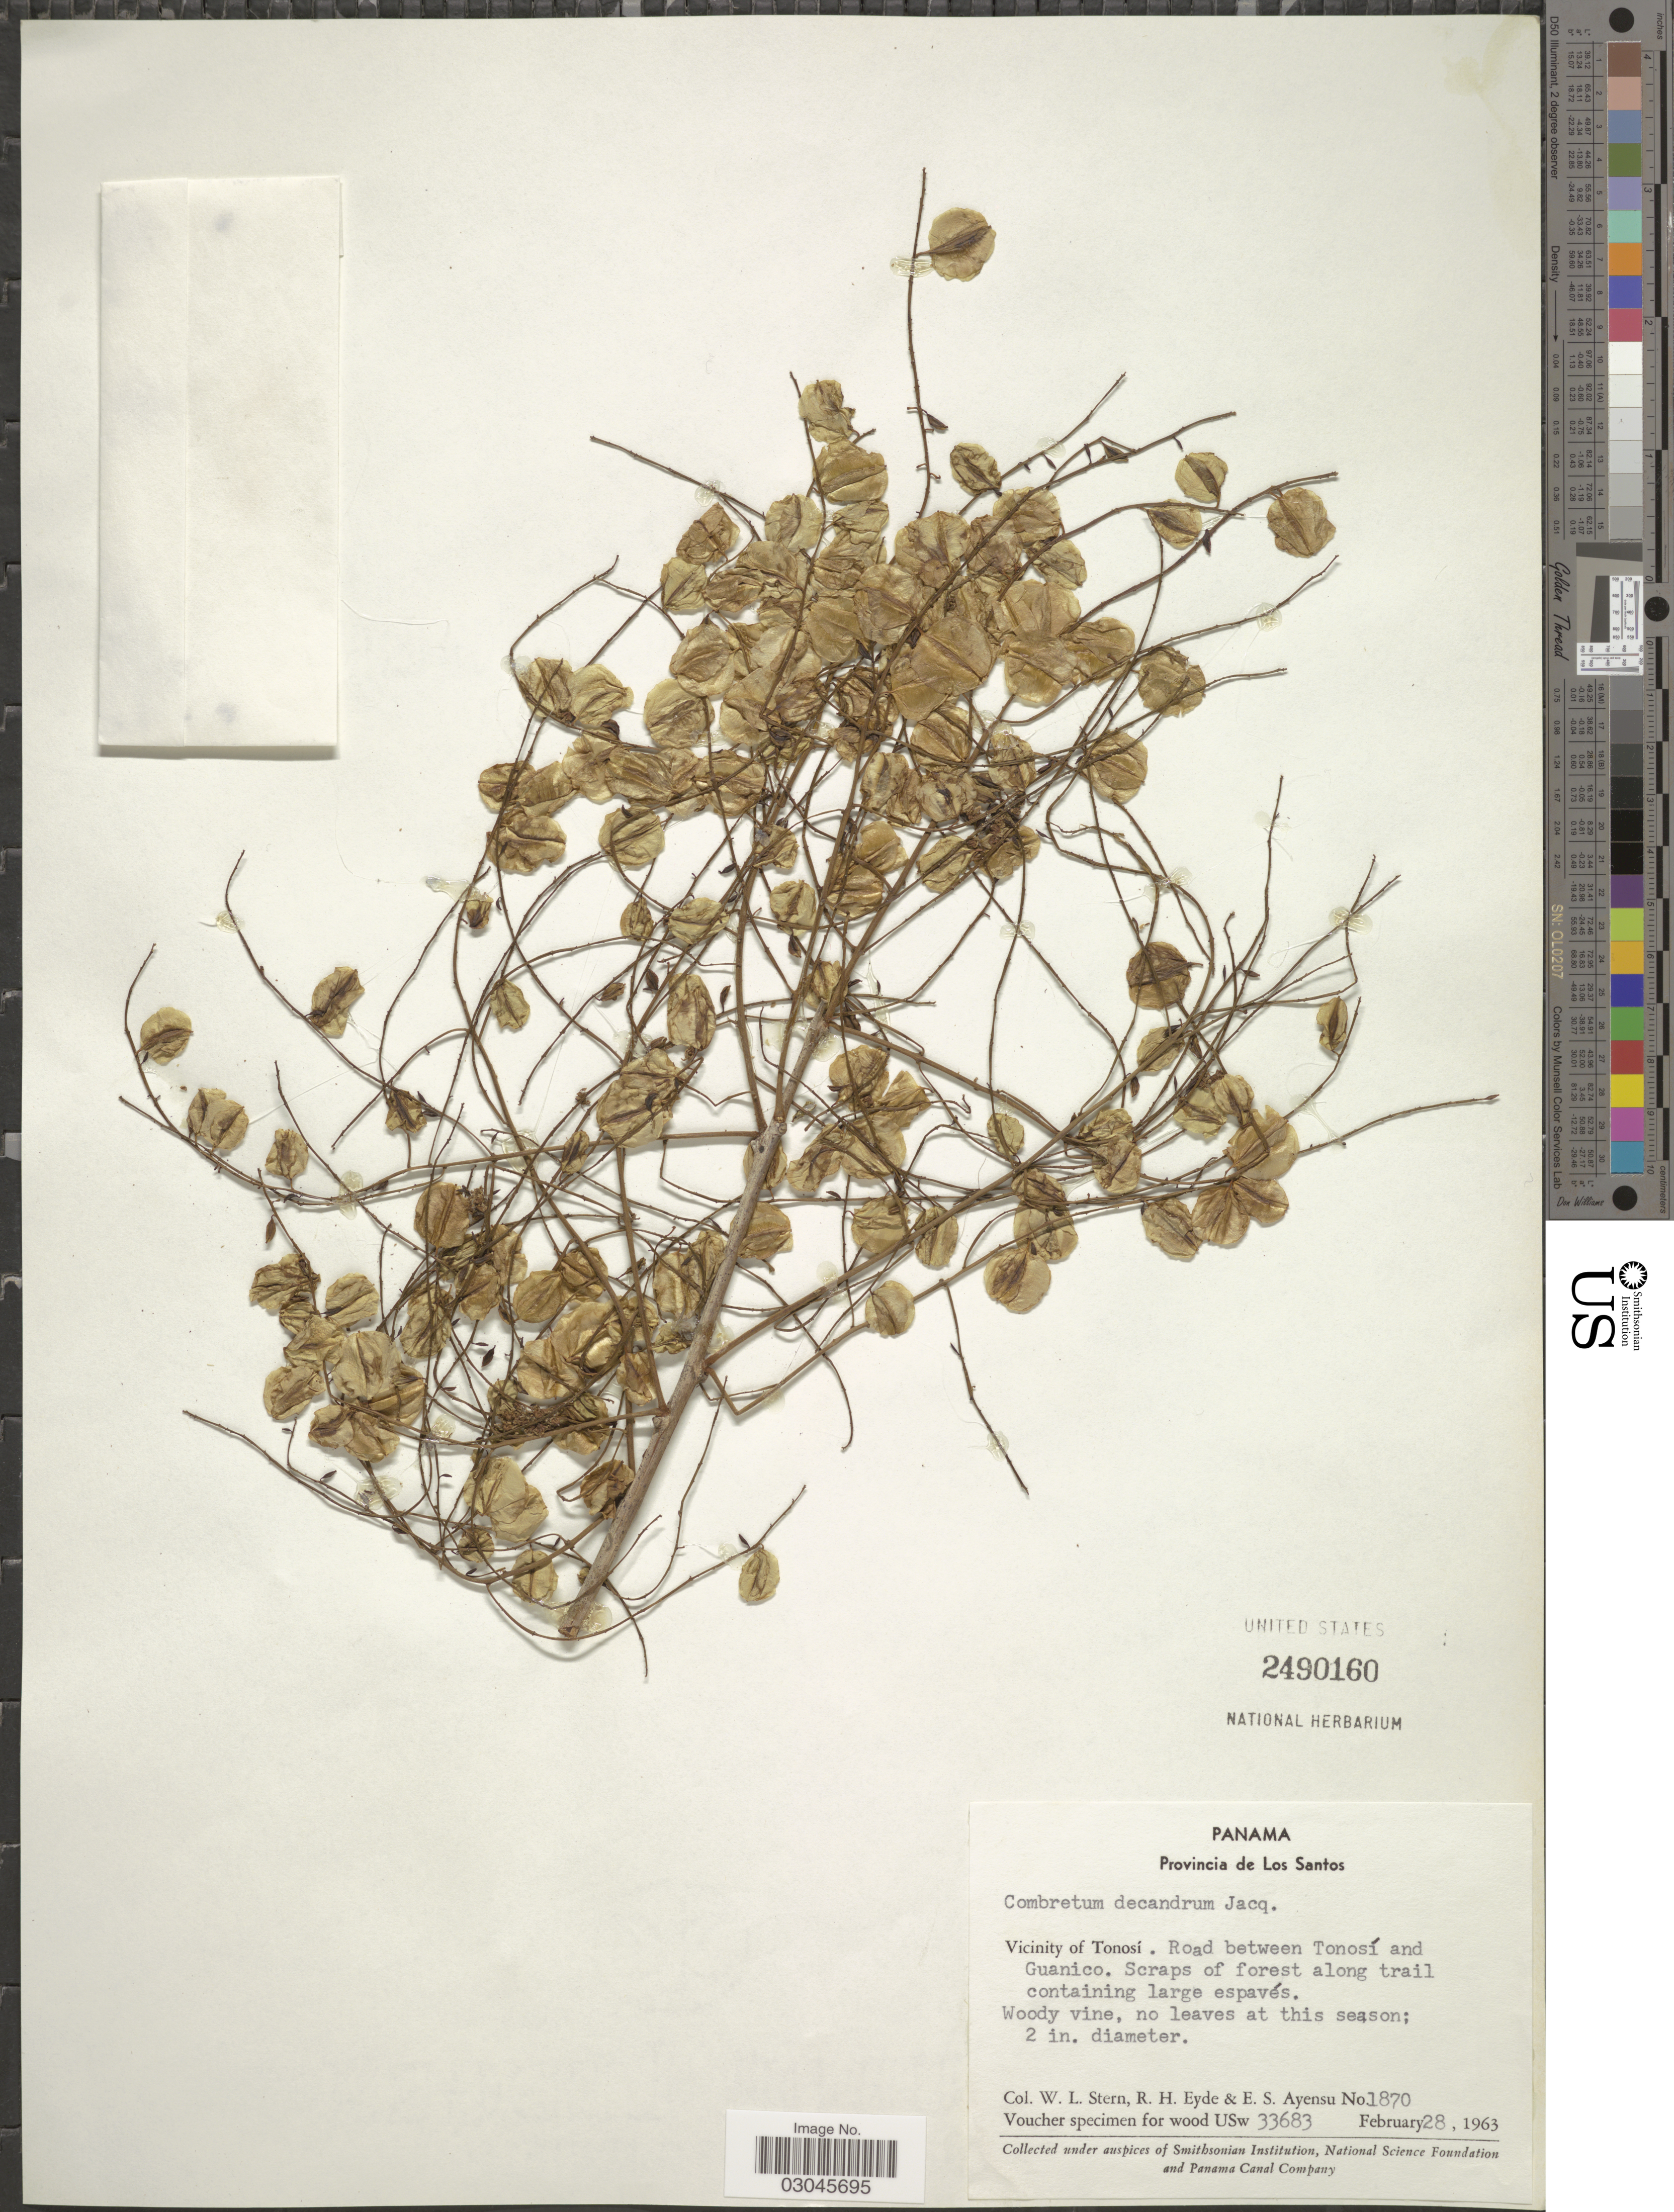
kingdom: Plantae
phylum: Tracheophyta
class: Magnoliopsida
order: Myrtales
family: Combretaceae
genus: Combretum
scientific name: Combretum decandrum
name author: Jacq.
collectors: W. L. Stern, R. H. Eyde & E. S. Ayensu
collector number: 1870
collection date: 1963-02-28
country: Panama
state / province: Los Santos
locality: Vicinity of Tonosí. Road between Tonosí and Guanico.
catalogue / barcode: US 2490160